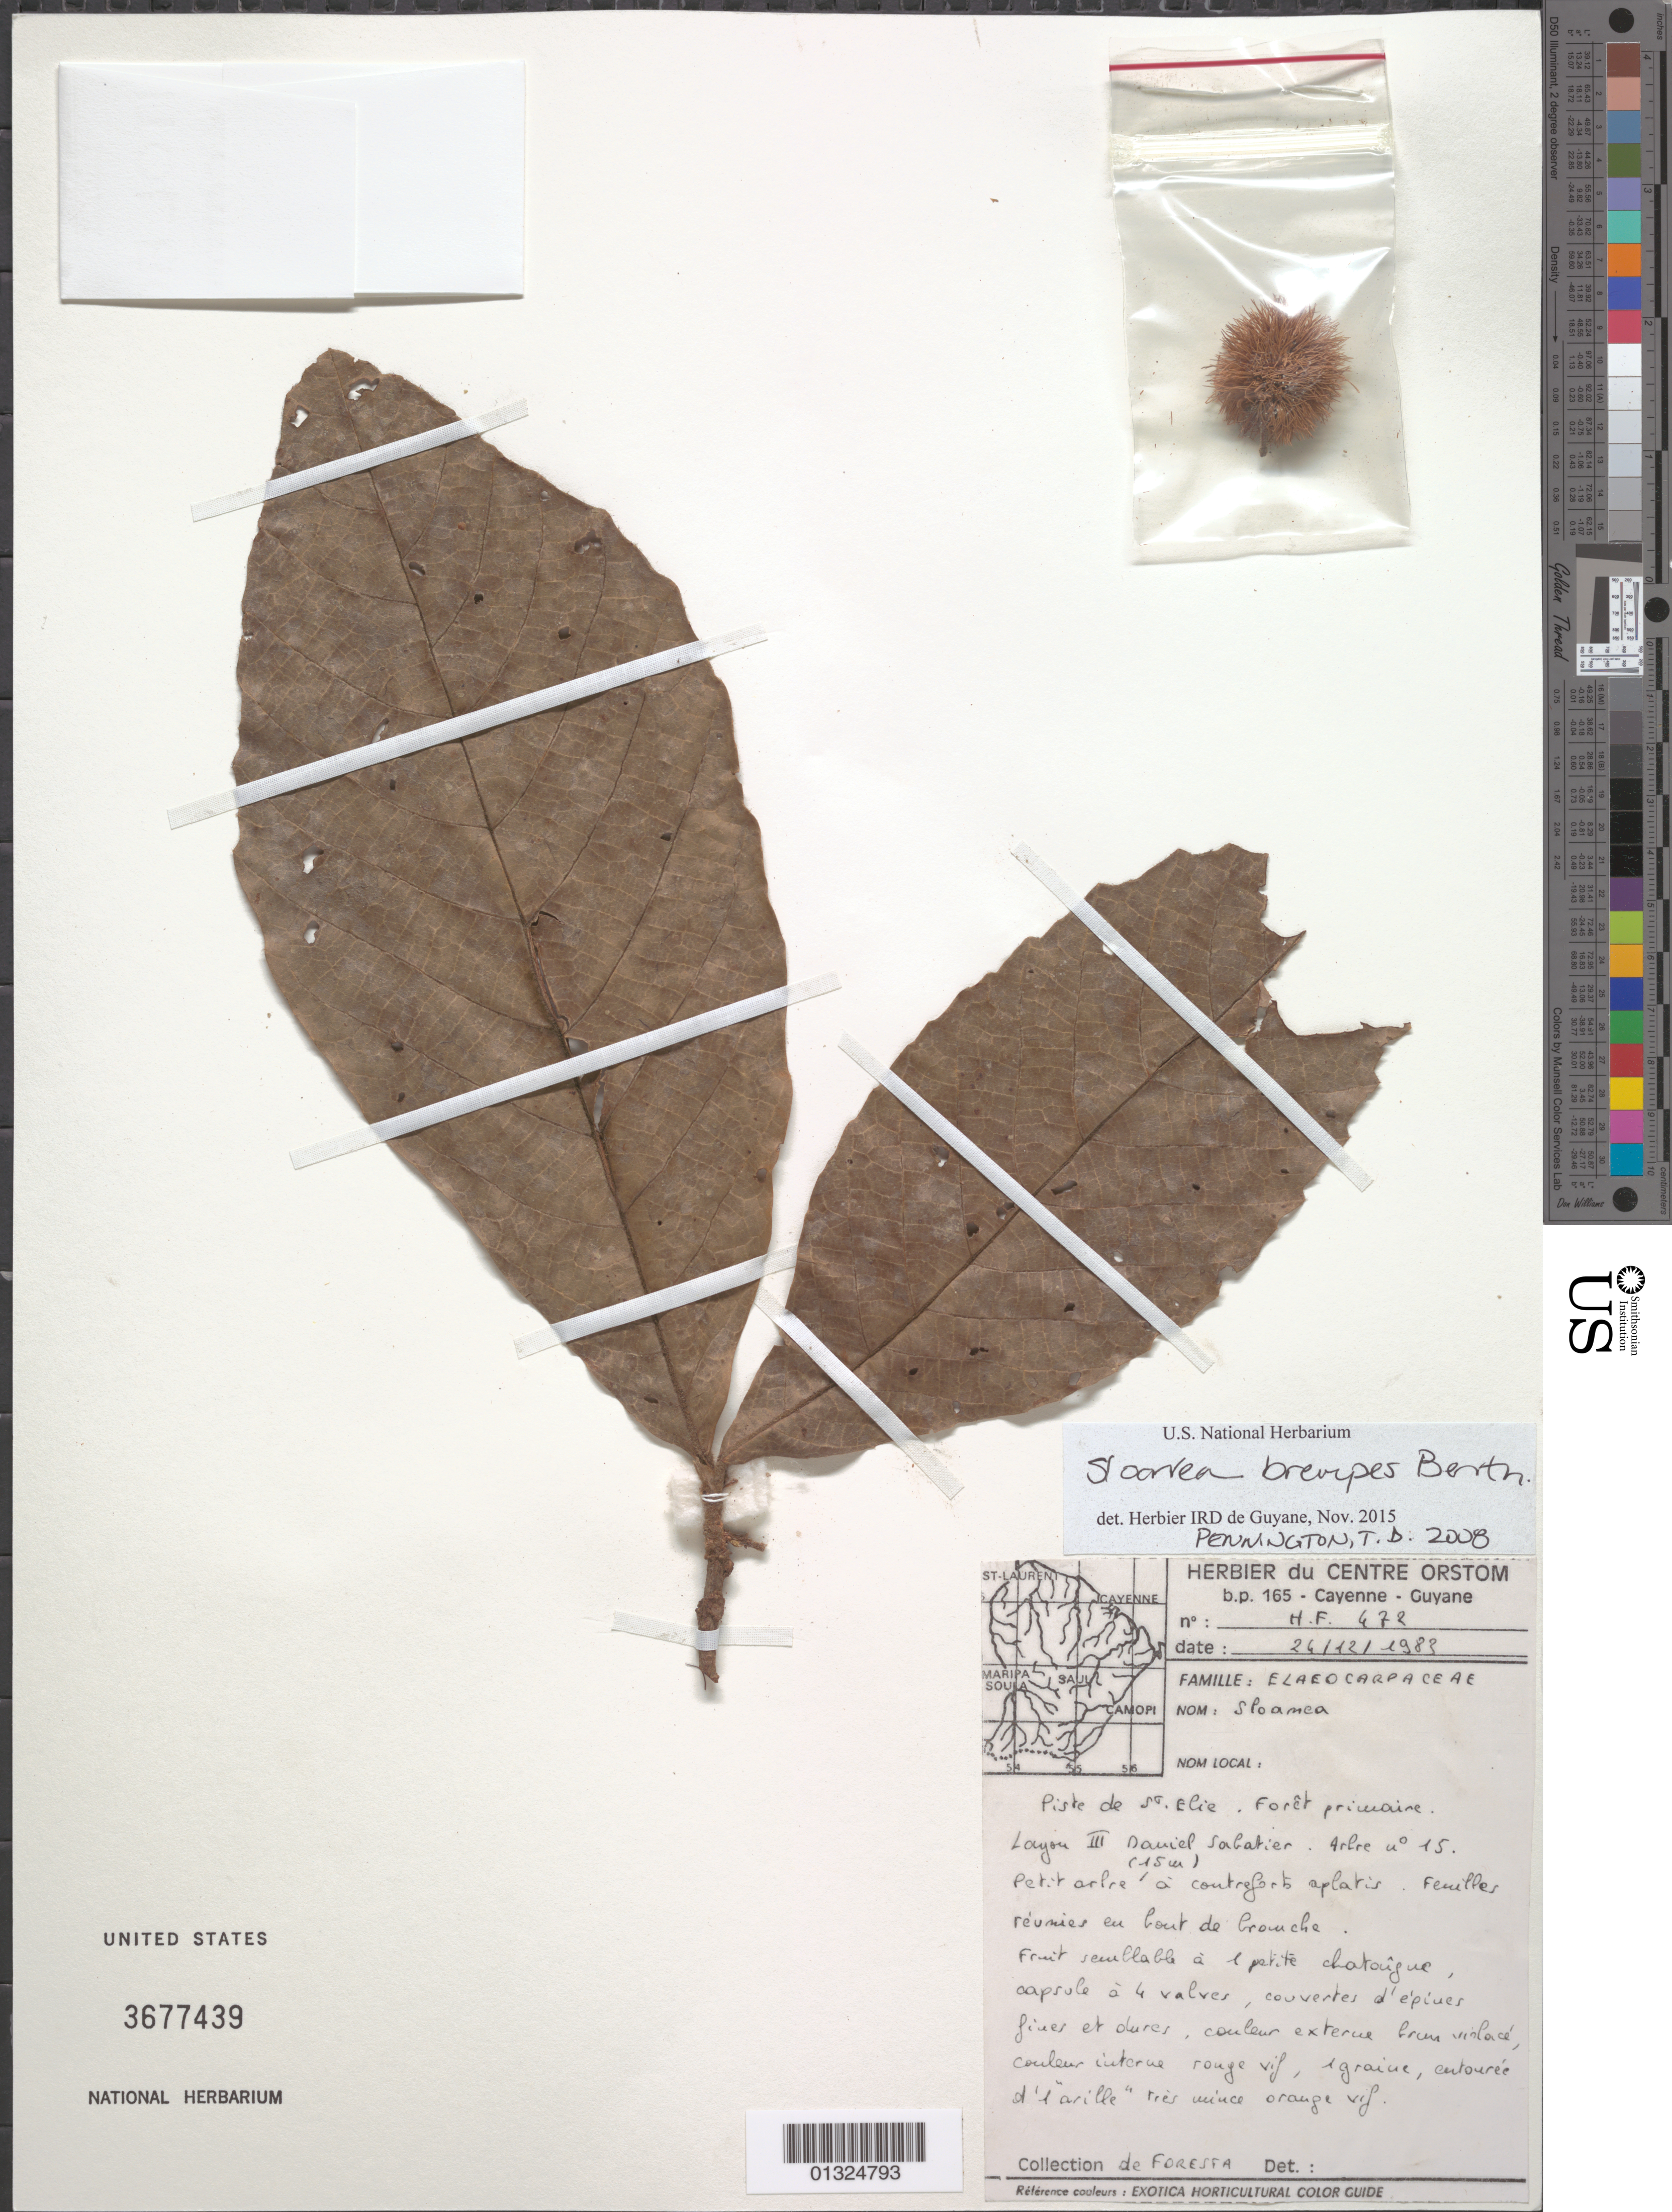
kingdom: Plantae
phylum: Tracheophyta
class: Magnoliopsida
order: Oxalidales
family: Elaeocarpaceae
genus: Sloanea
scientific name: Sloanea brevipes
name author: Benth.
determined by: Pennington, T. D., (K)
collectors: H. de Foresta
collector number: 672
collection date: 1983-12-26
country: French Guiana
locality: Piste de St. Elie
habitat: Foret primaire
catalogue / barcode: US 3677439